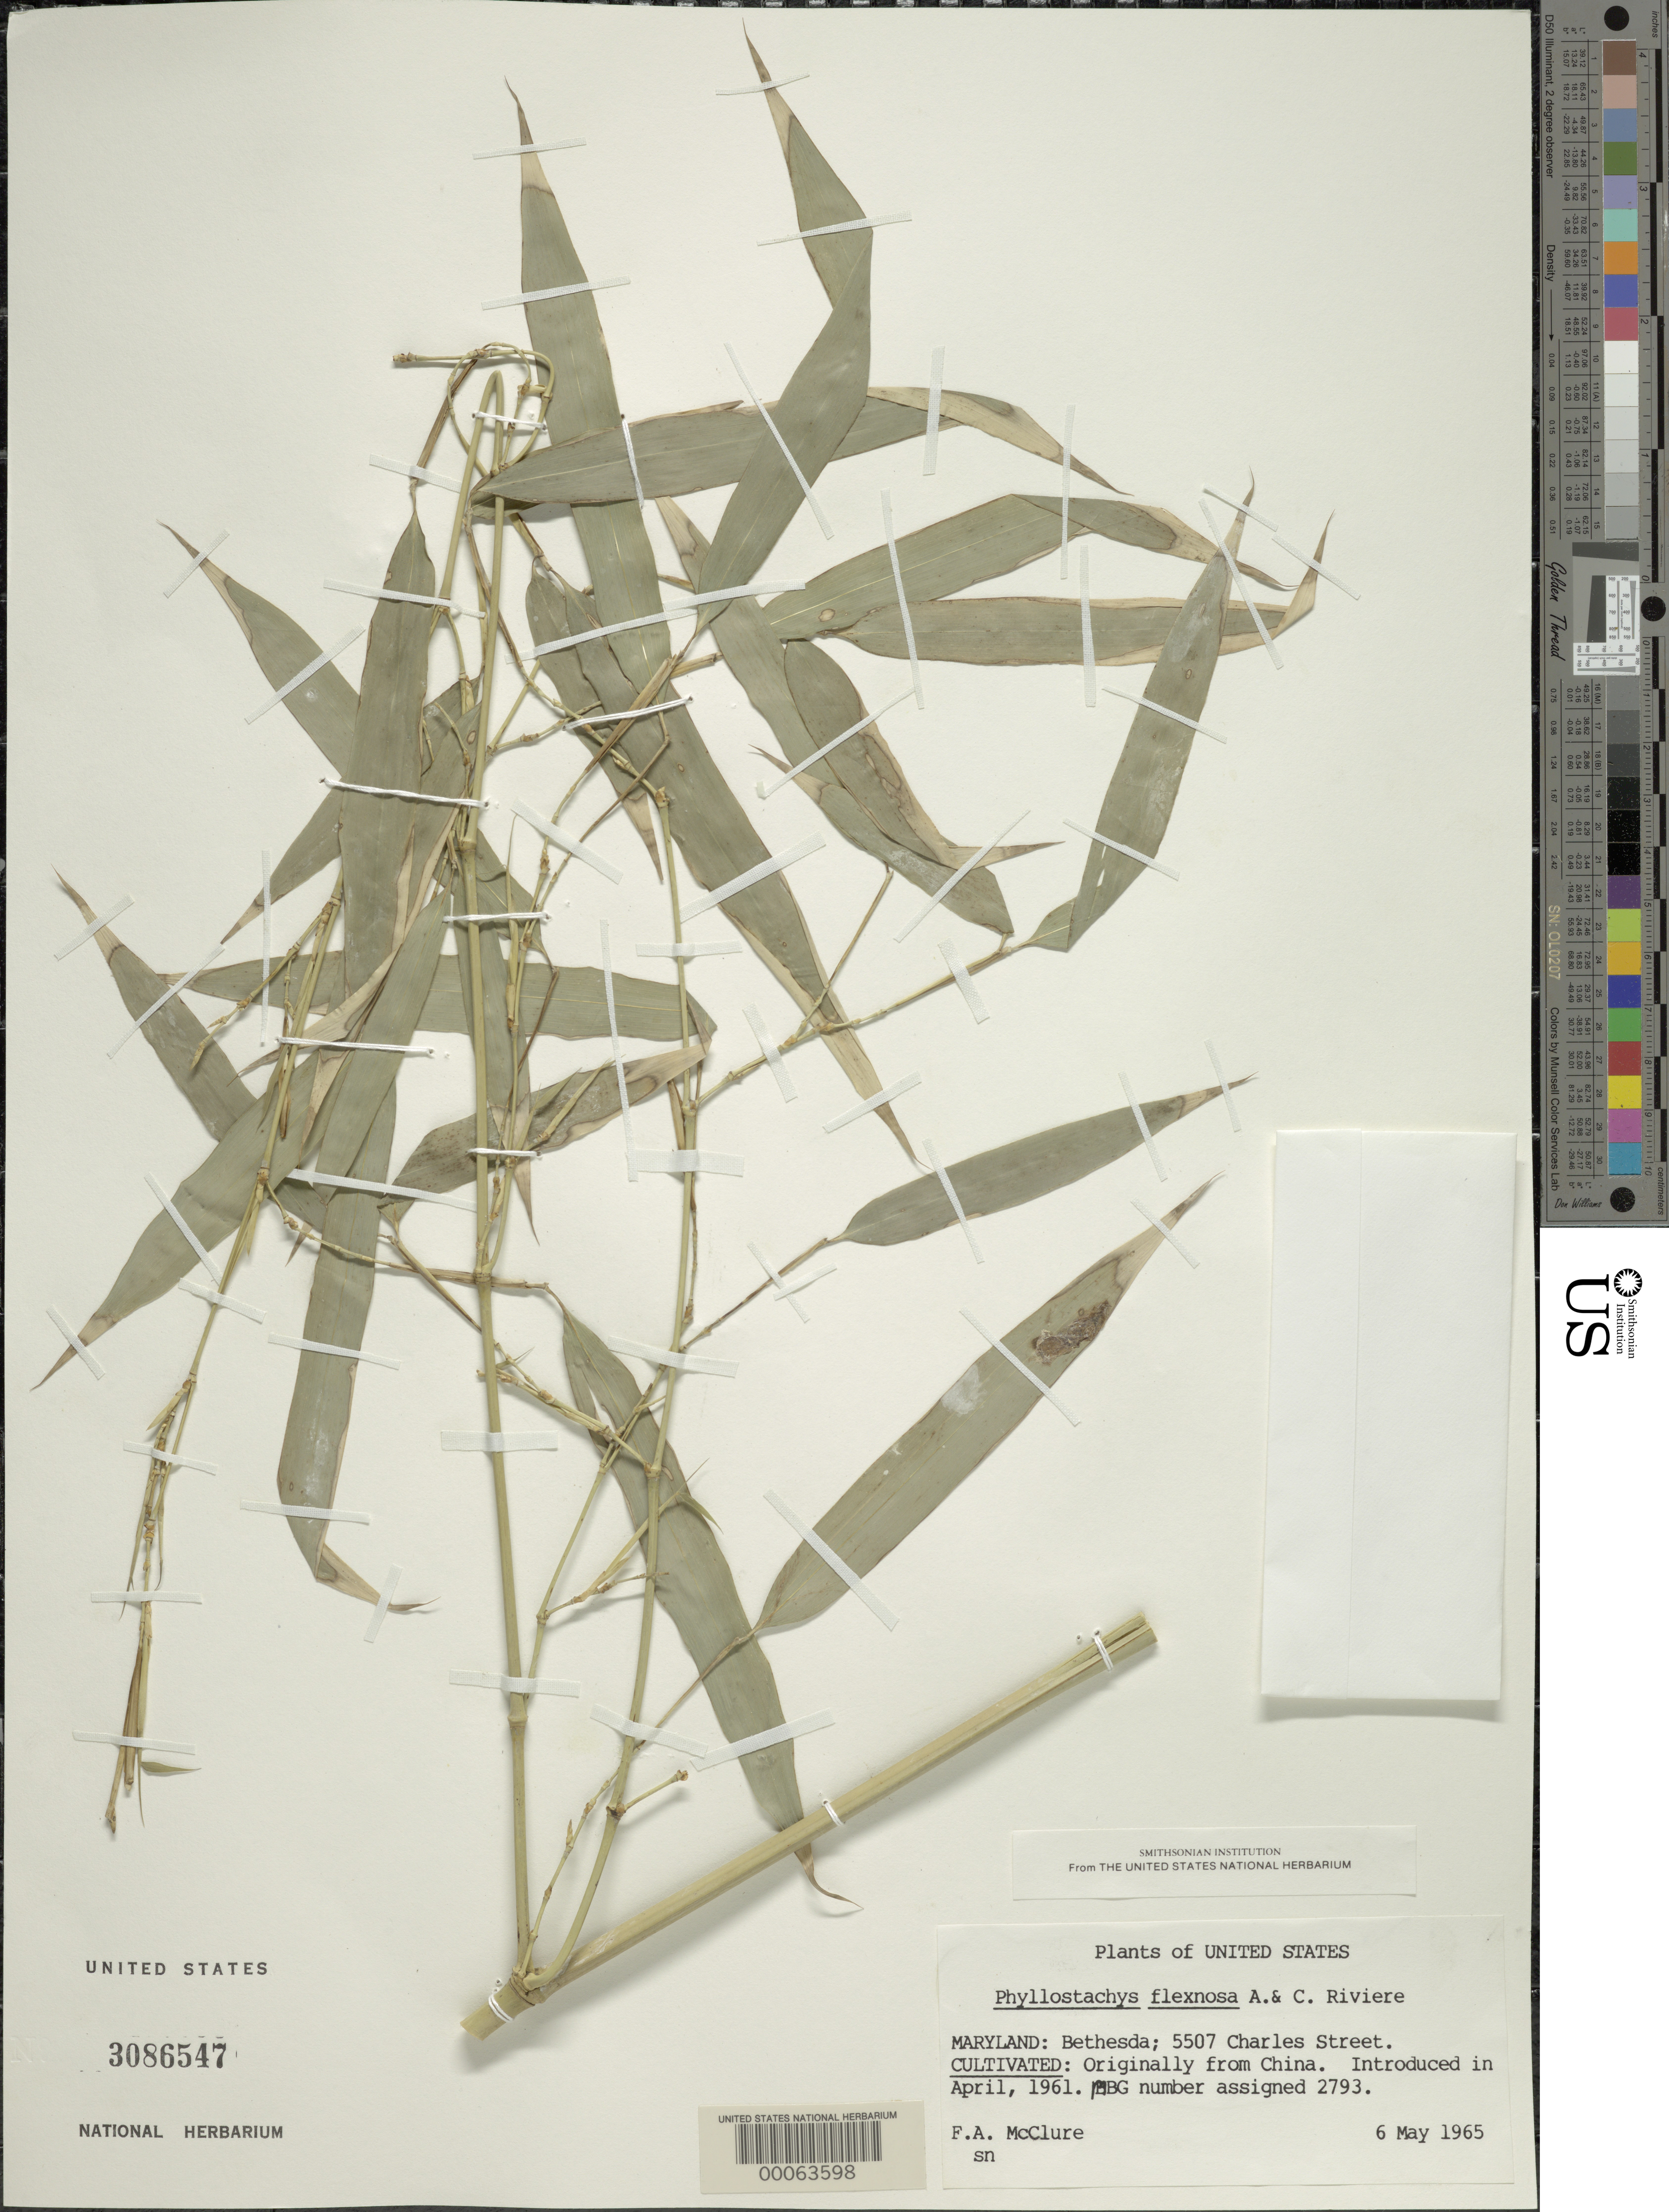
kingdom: Plantae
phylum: Tracheophyta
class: Liliopsida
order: Poales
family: Poaceae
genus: Phyllostachys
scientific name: Phyllostachys flexuosa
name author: Rivière & C. Rivière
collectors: F. A. McClure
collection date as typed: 06 May 1965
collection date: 1965-05-06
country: United States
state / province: Maryland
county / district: Montgomery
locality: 5507 Charles Street, Bethesda (McClure's garden)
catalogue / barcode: US 3086547